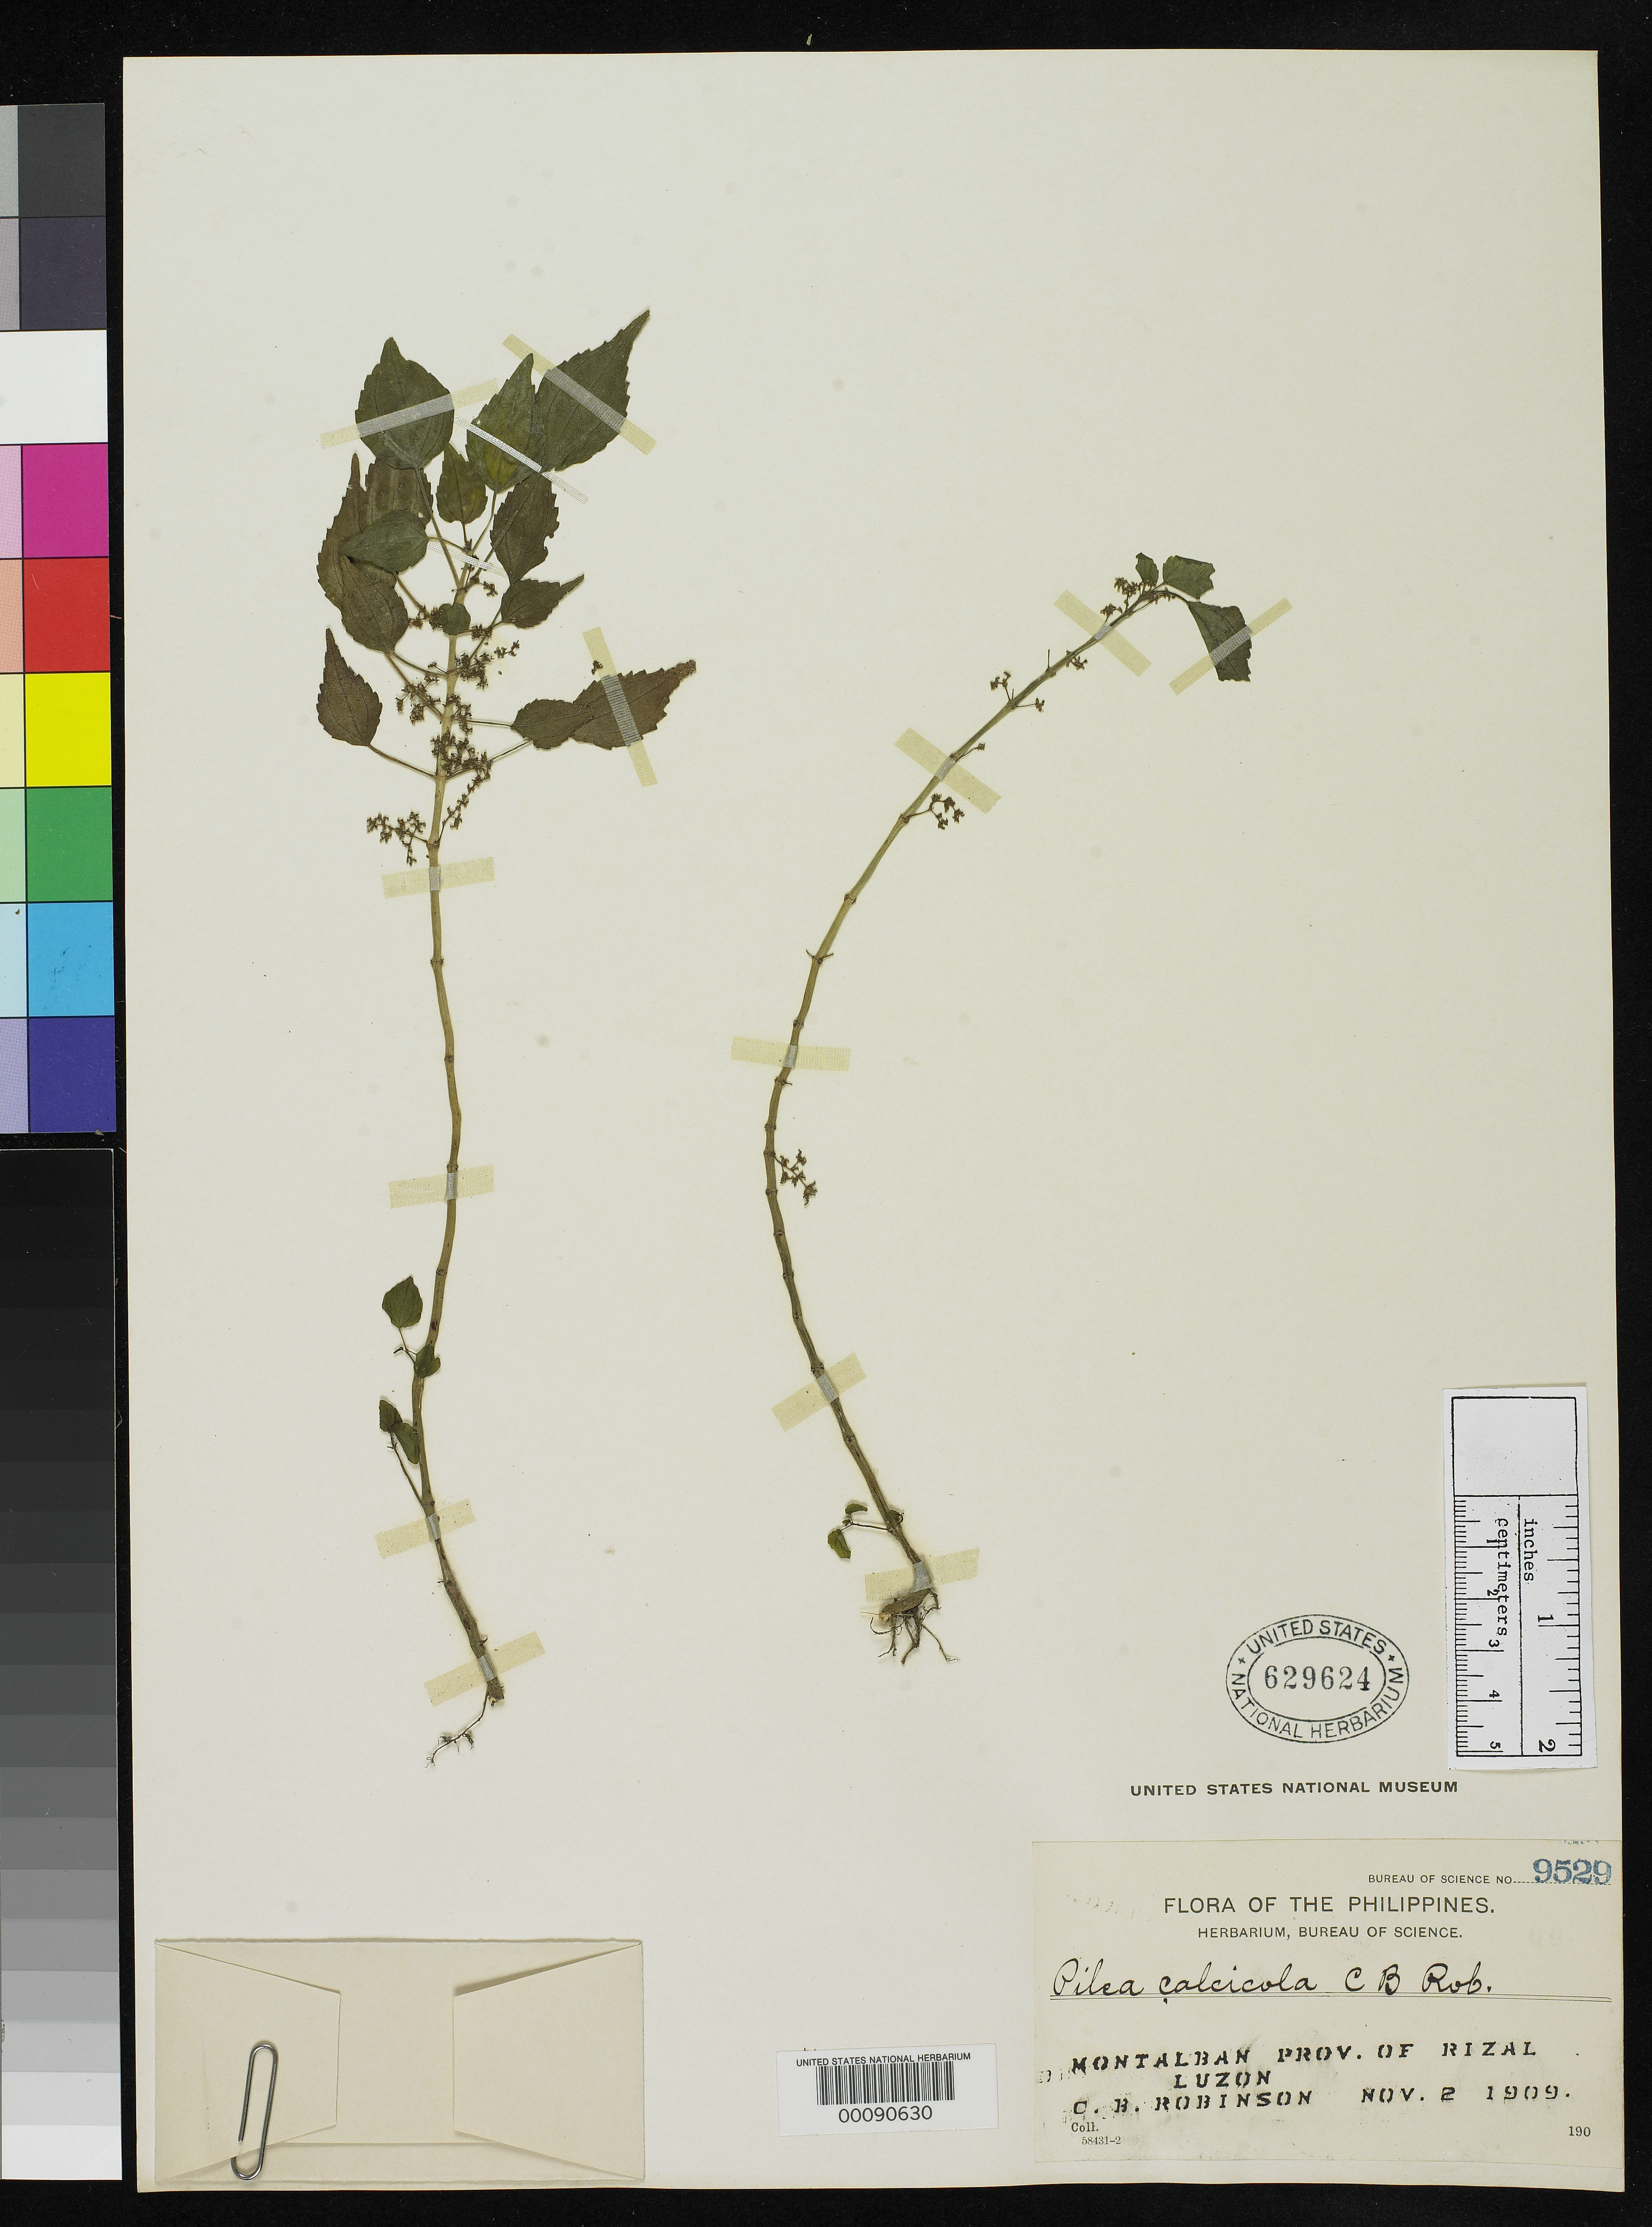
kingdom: Plantae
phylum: Tracheophyta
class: Magnoliopsida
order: Rosales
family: Urticaceae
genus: Pilea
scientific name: Pilea calcicola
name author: C.B. Rob.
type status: Isotype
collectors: C. Robinson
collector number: Bur. Sci. 9529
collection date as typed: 02 Nov 1909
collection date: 1909-11-02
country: Philippines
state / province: Calabarzon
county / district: Rizal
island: Luzon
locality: Montalban.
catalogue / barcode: US 629624